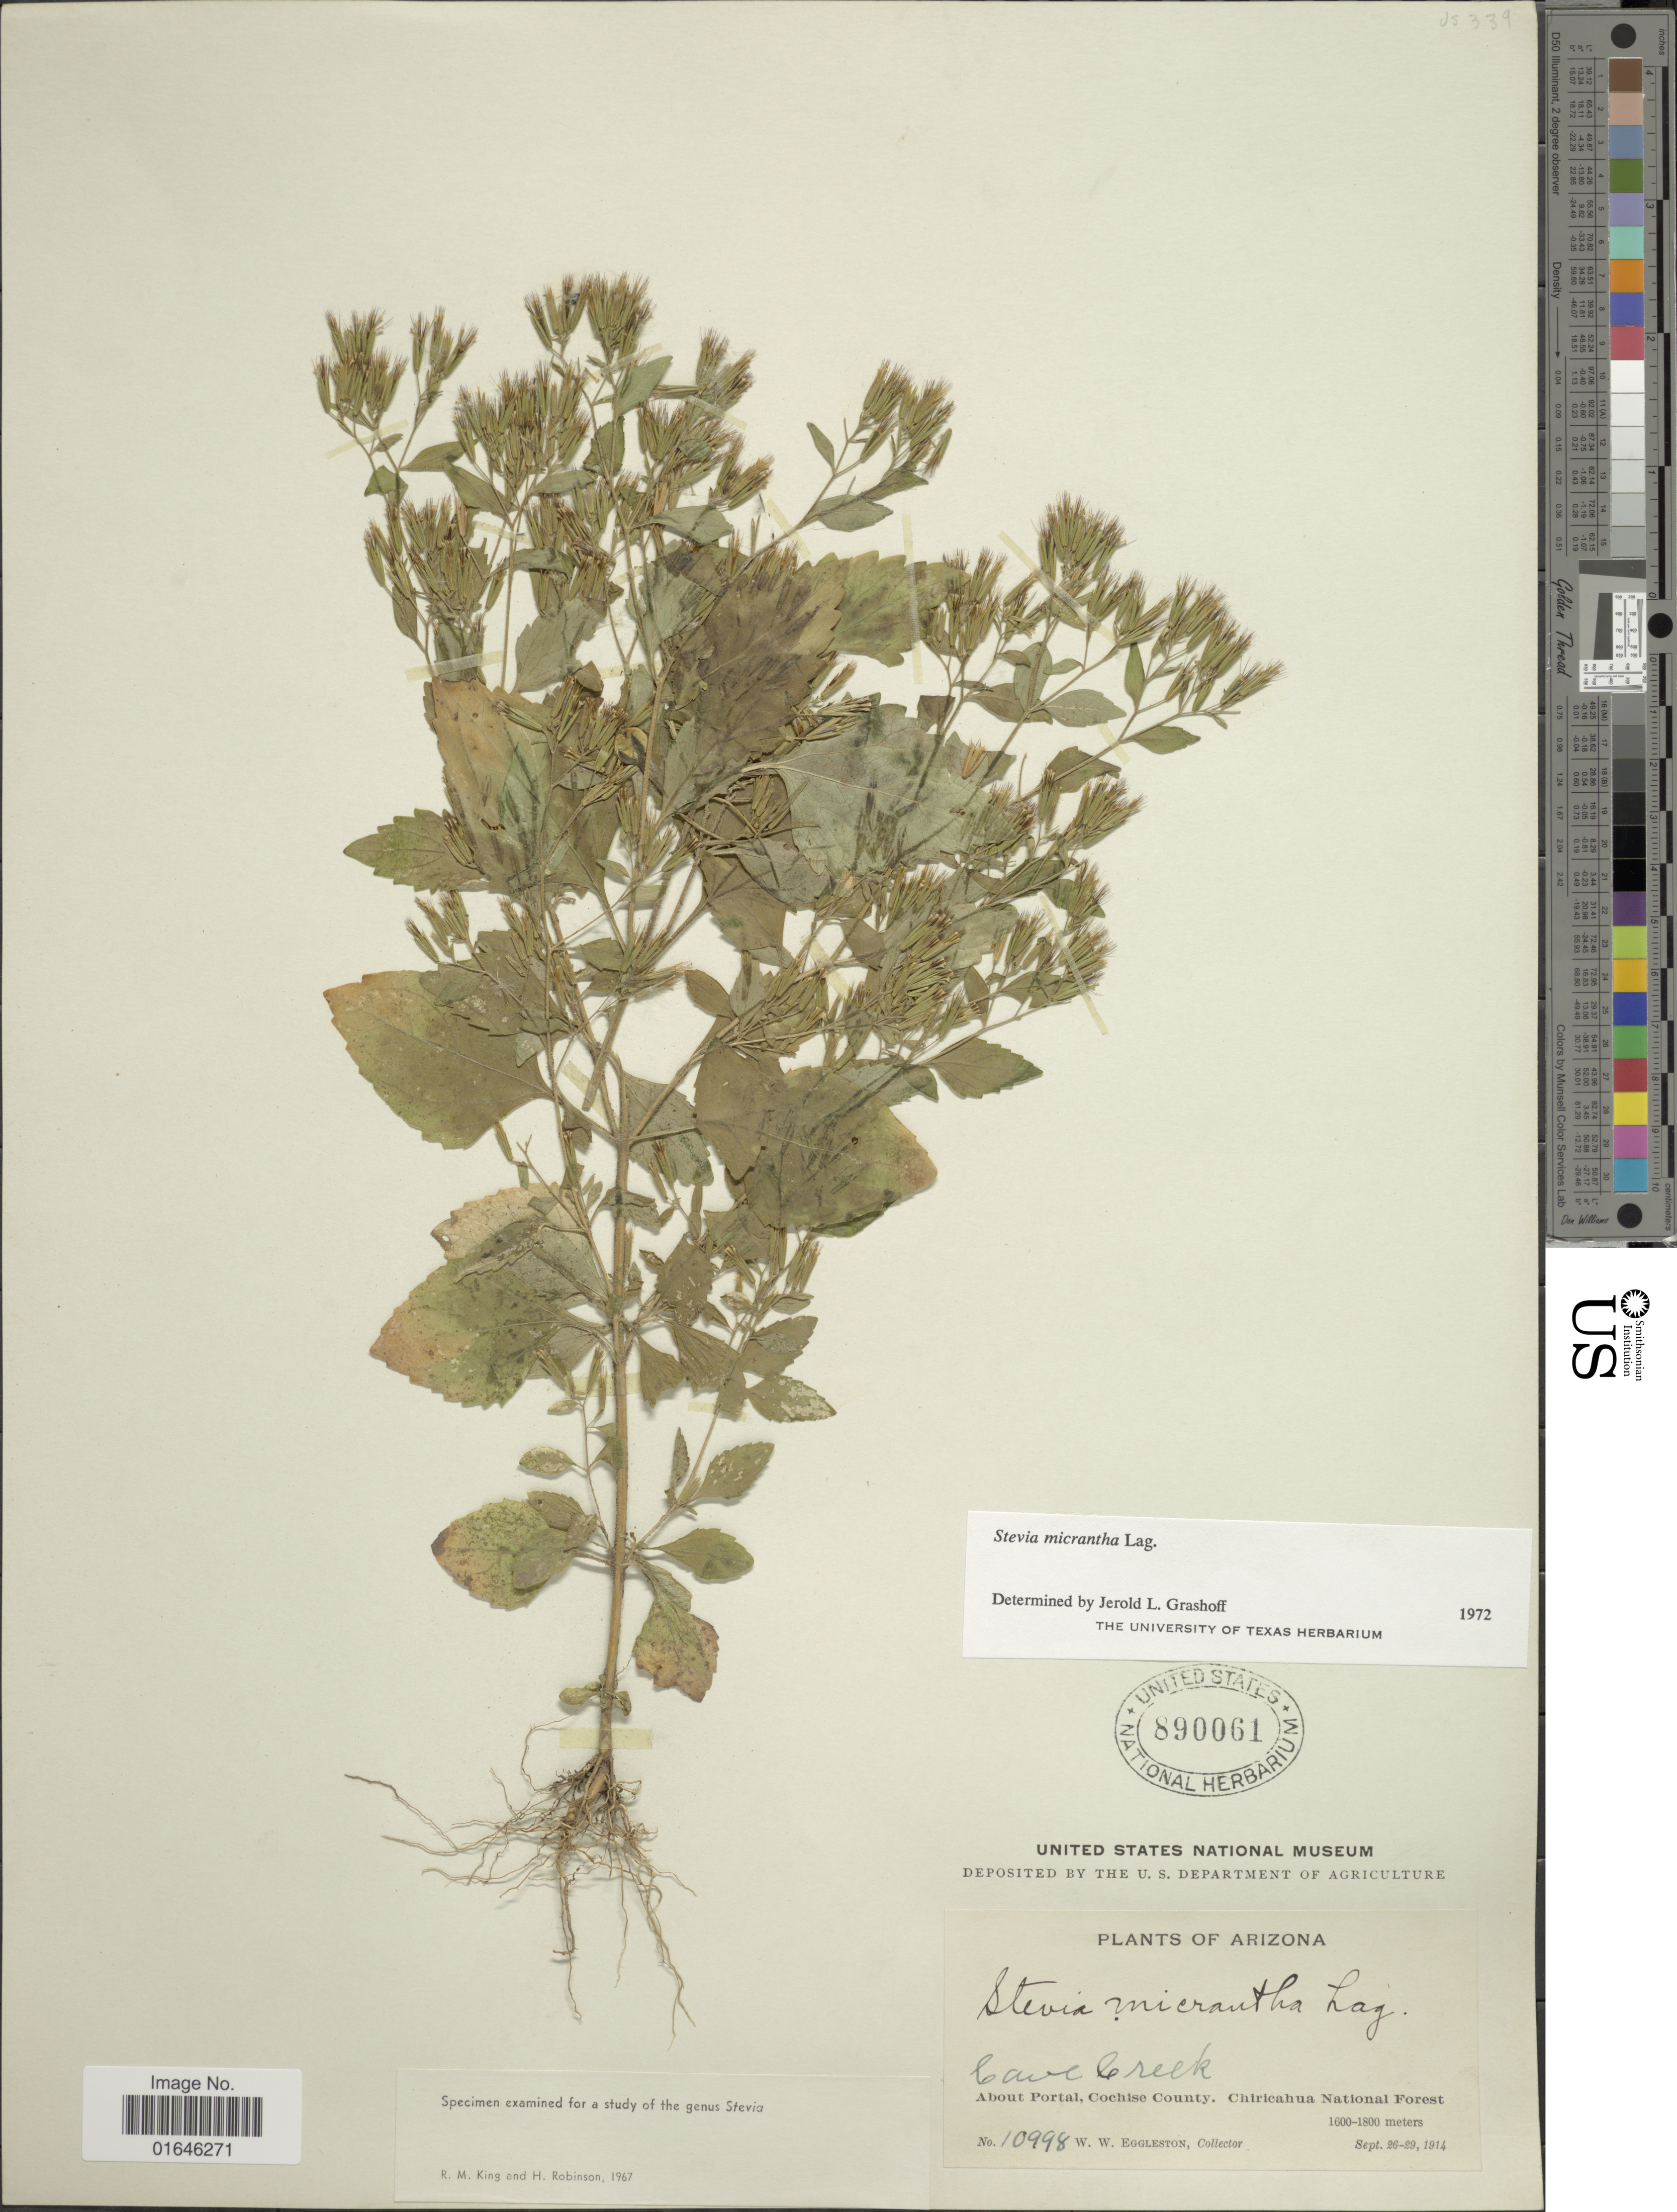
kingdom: Plantae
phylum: Tracheophyta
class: Magnoliopsida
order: Asterales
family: Asteraceae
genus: Stevia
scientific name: Stevia micrantha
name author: Lag.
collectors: W. W. Eggleston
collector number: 10998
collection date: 1914-09-26/1914-09-29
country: United States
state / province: Arizona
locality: Cave Creek, About Portal, Cochise County, Chiricahua National Forest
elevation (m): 1600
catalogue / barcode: US 890061